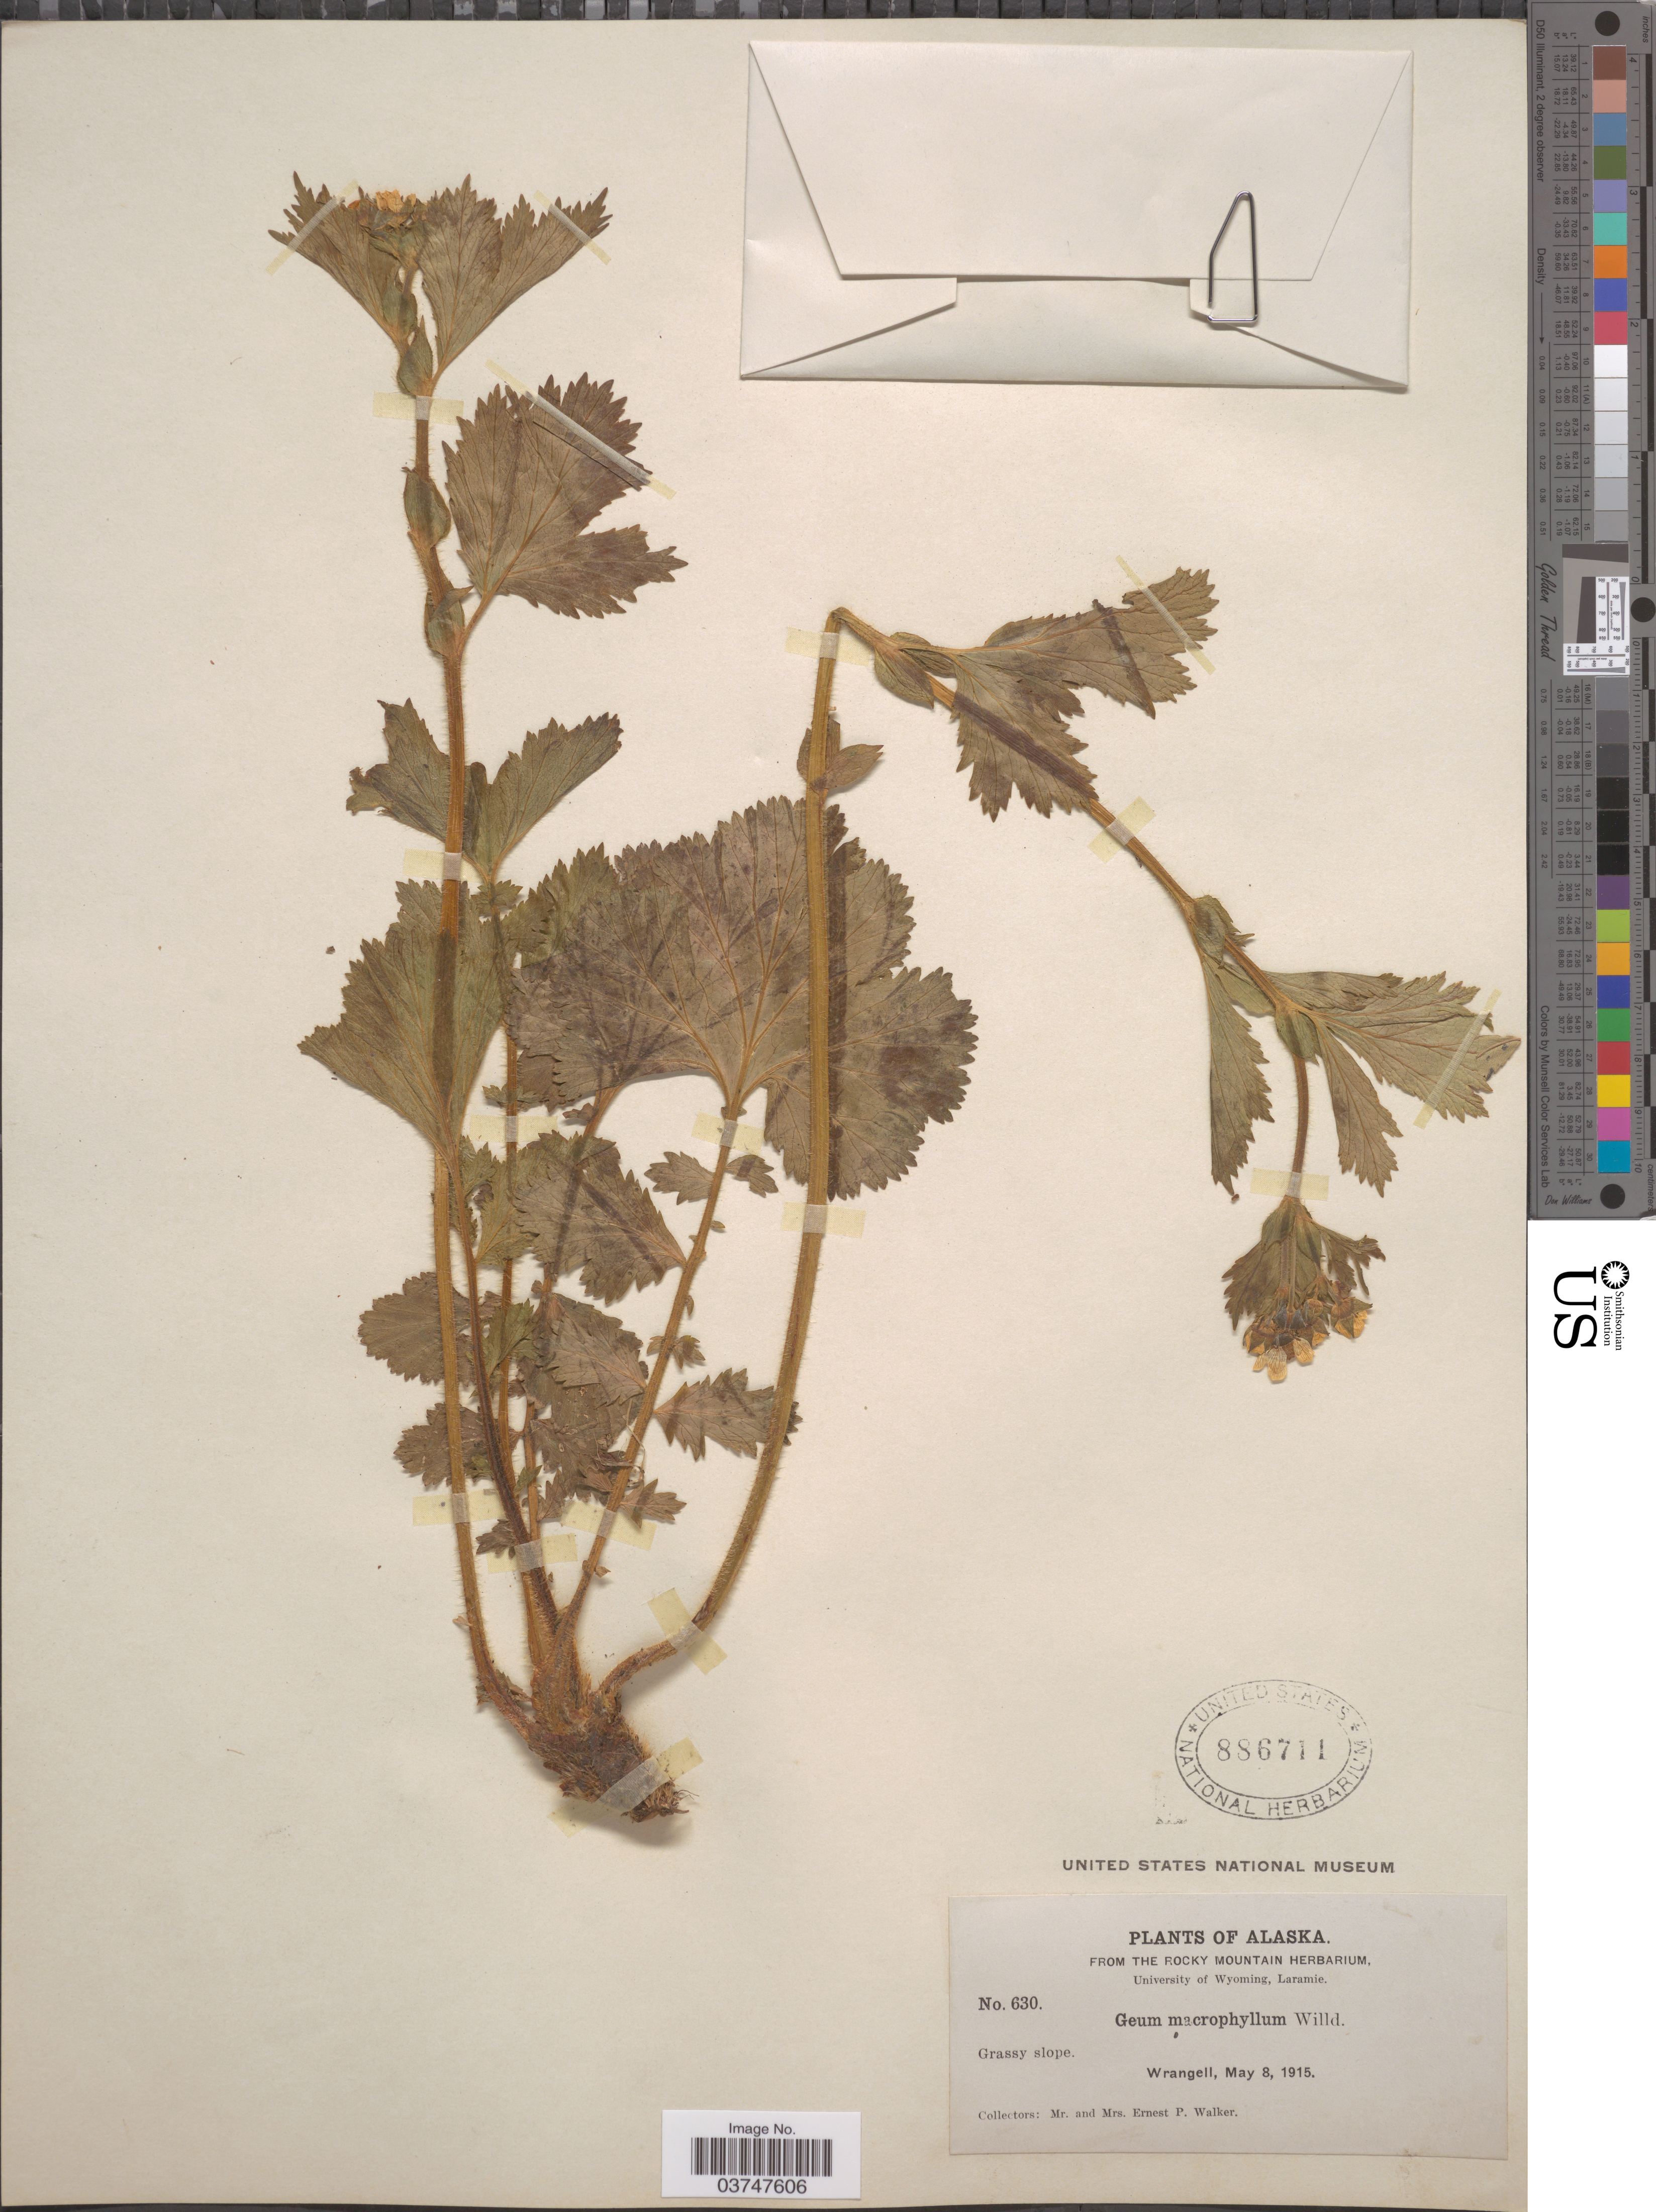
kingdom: Plantae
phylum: Tracheophyta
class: Magnoliopsida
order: Rosales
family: Rosaceae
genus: Geum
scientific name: Geum macrophyllum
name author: Willd.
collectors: E. P. Walker & E. Walker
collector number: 630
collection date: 1915-05-08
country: United States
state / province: Alaska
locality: Grassy slope, Wrangell.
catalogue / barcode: US 886711